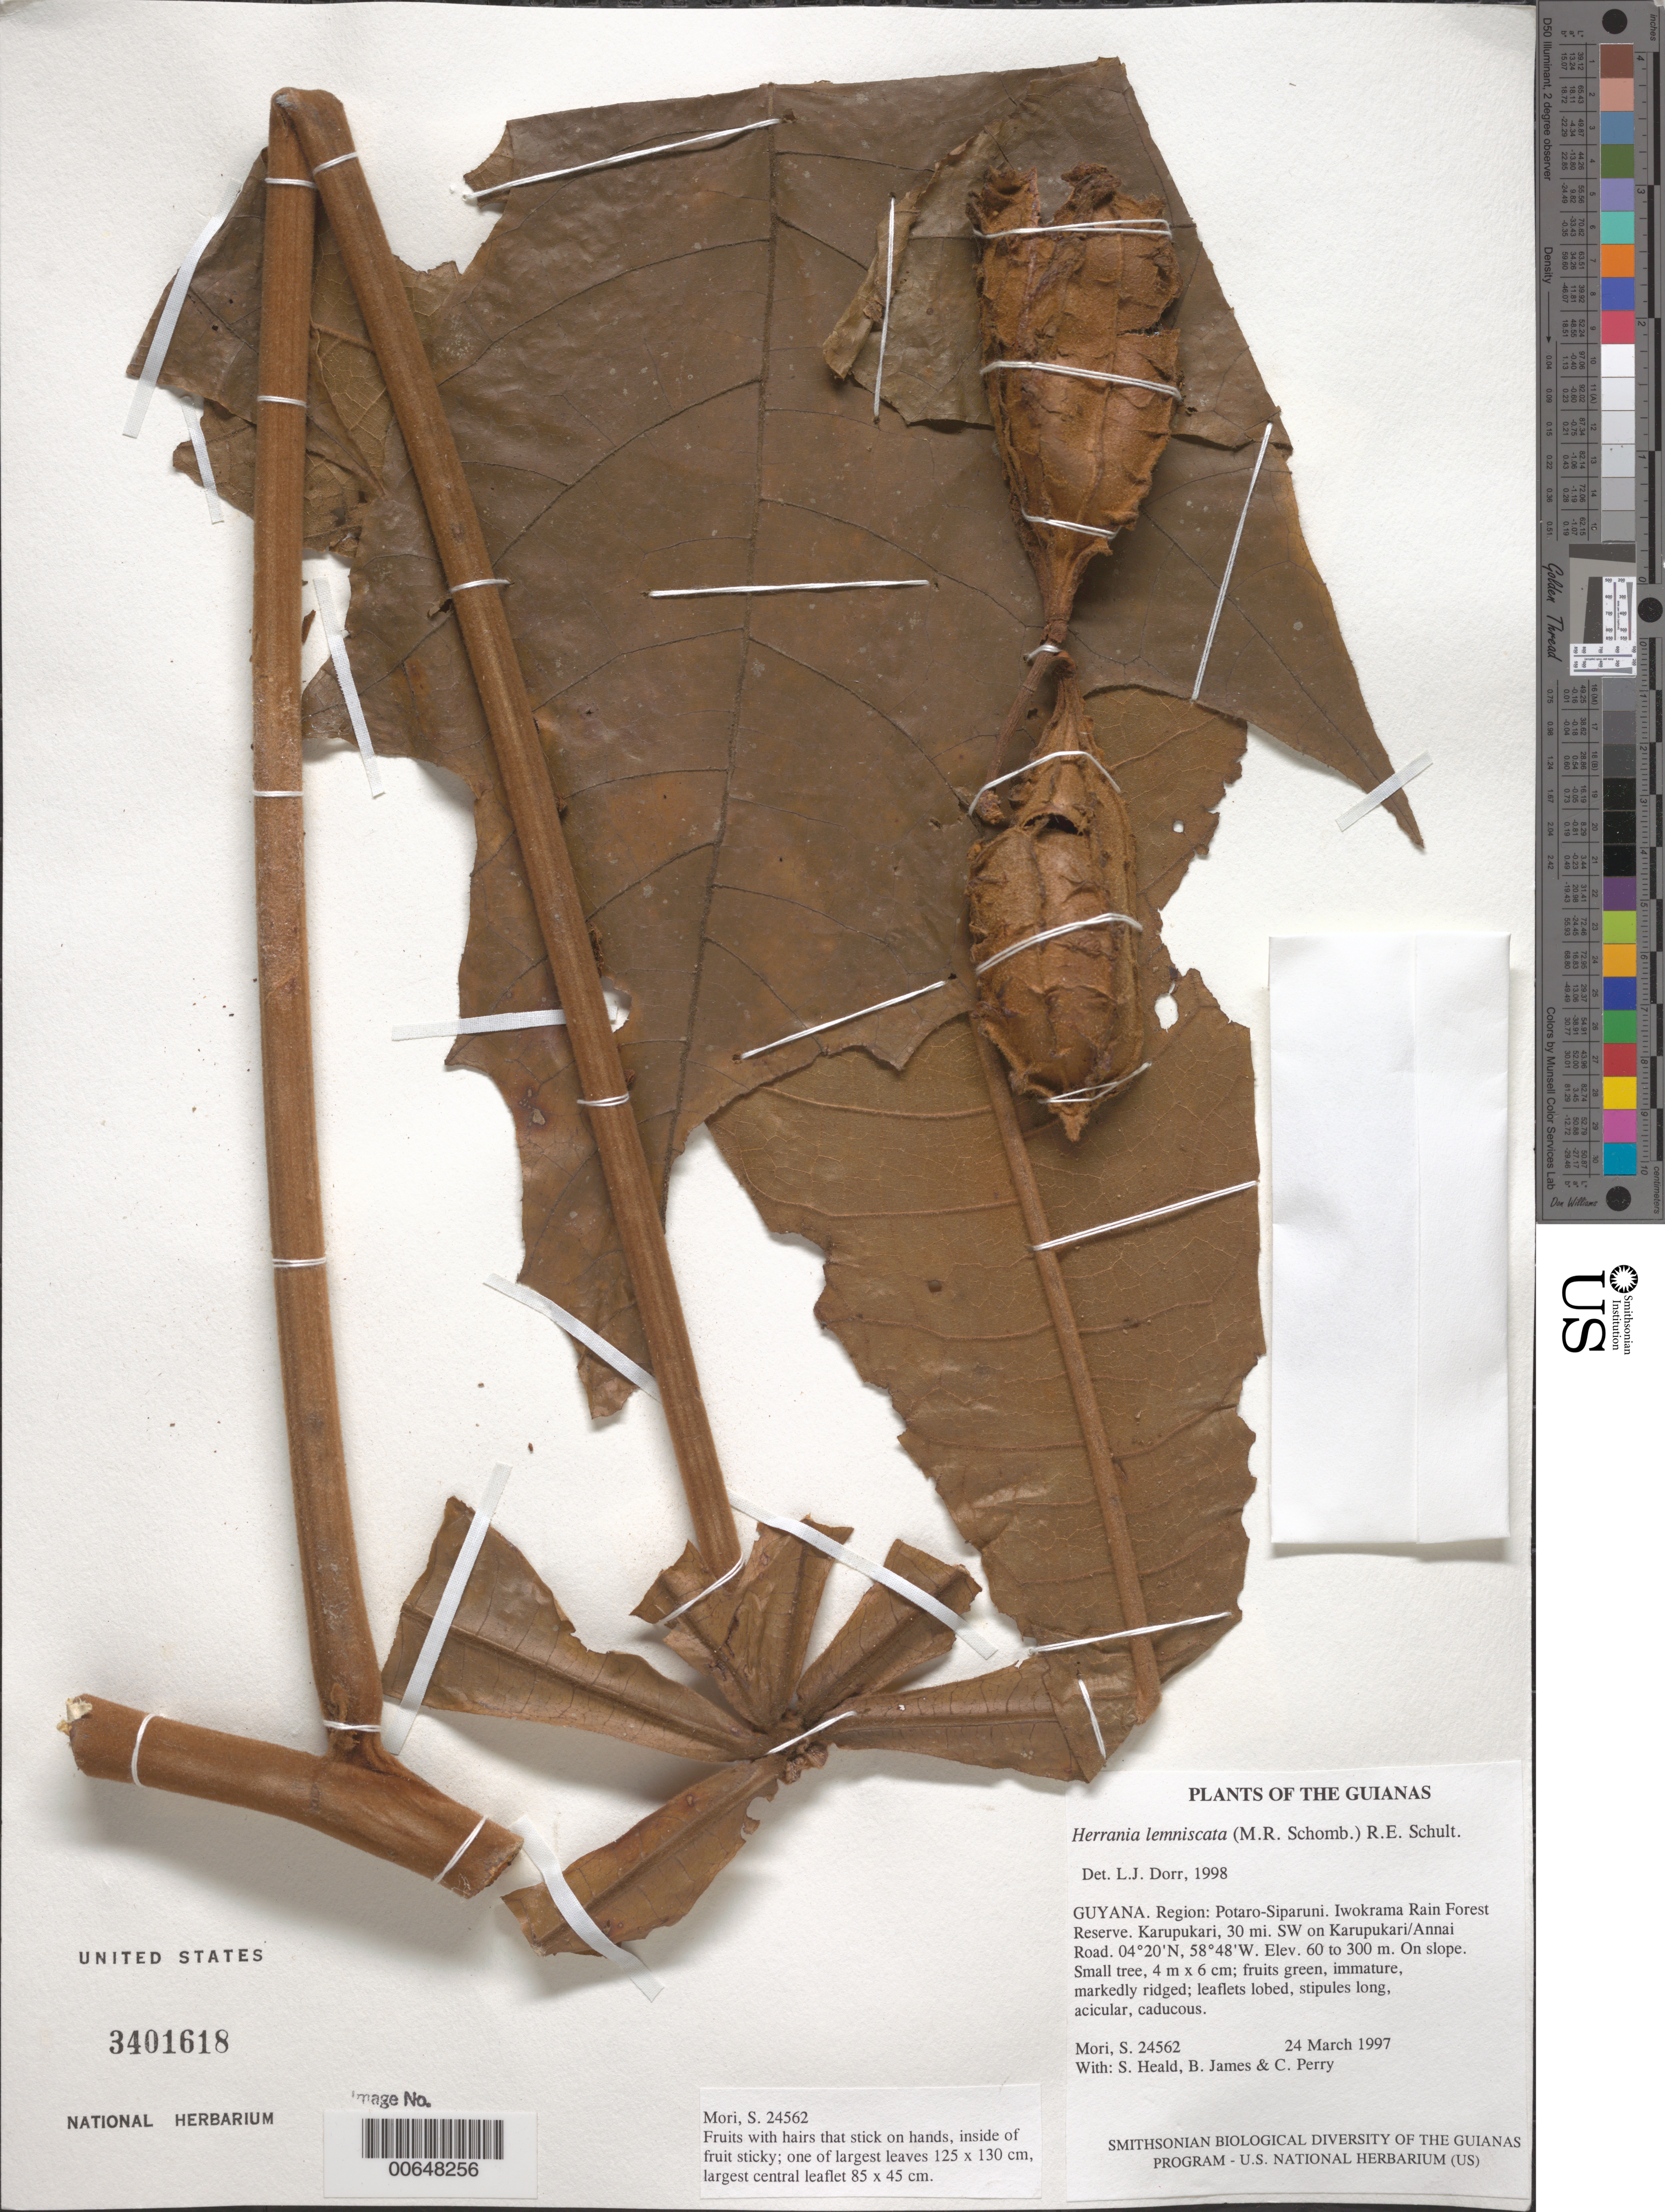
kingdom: Plantae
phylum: Tracheophyta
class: Magnoliopsida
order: Malvales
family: Malvaceae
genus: Theobroma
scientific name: Theobroma lemniscatum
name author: (R.H. Schomb.) Colli-Silva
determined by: Dorr, L. J., (BOT), Smithsonian Institution - National Museum of Natural History (UNITED STATES)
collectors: S. Mori, S. Heald, B. James & C. Perry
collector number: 24562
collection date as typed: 24 March 1997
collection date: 1997-03-24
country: Guyana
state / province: Potaro-Siparuni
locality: Iwokrama Rain Forest Reserve. Karupukari, 30 mi. SW on Karupukari/Annai Road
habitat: On slope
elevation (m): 60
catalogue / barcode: US 3401618